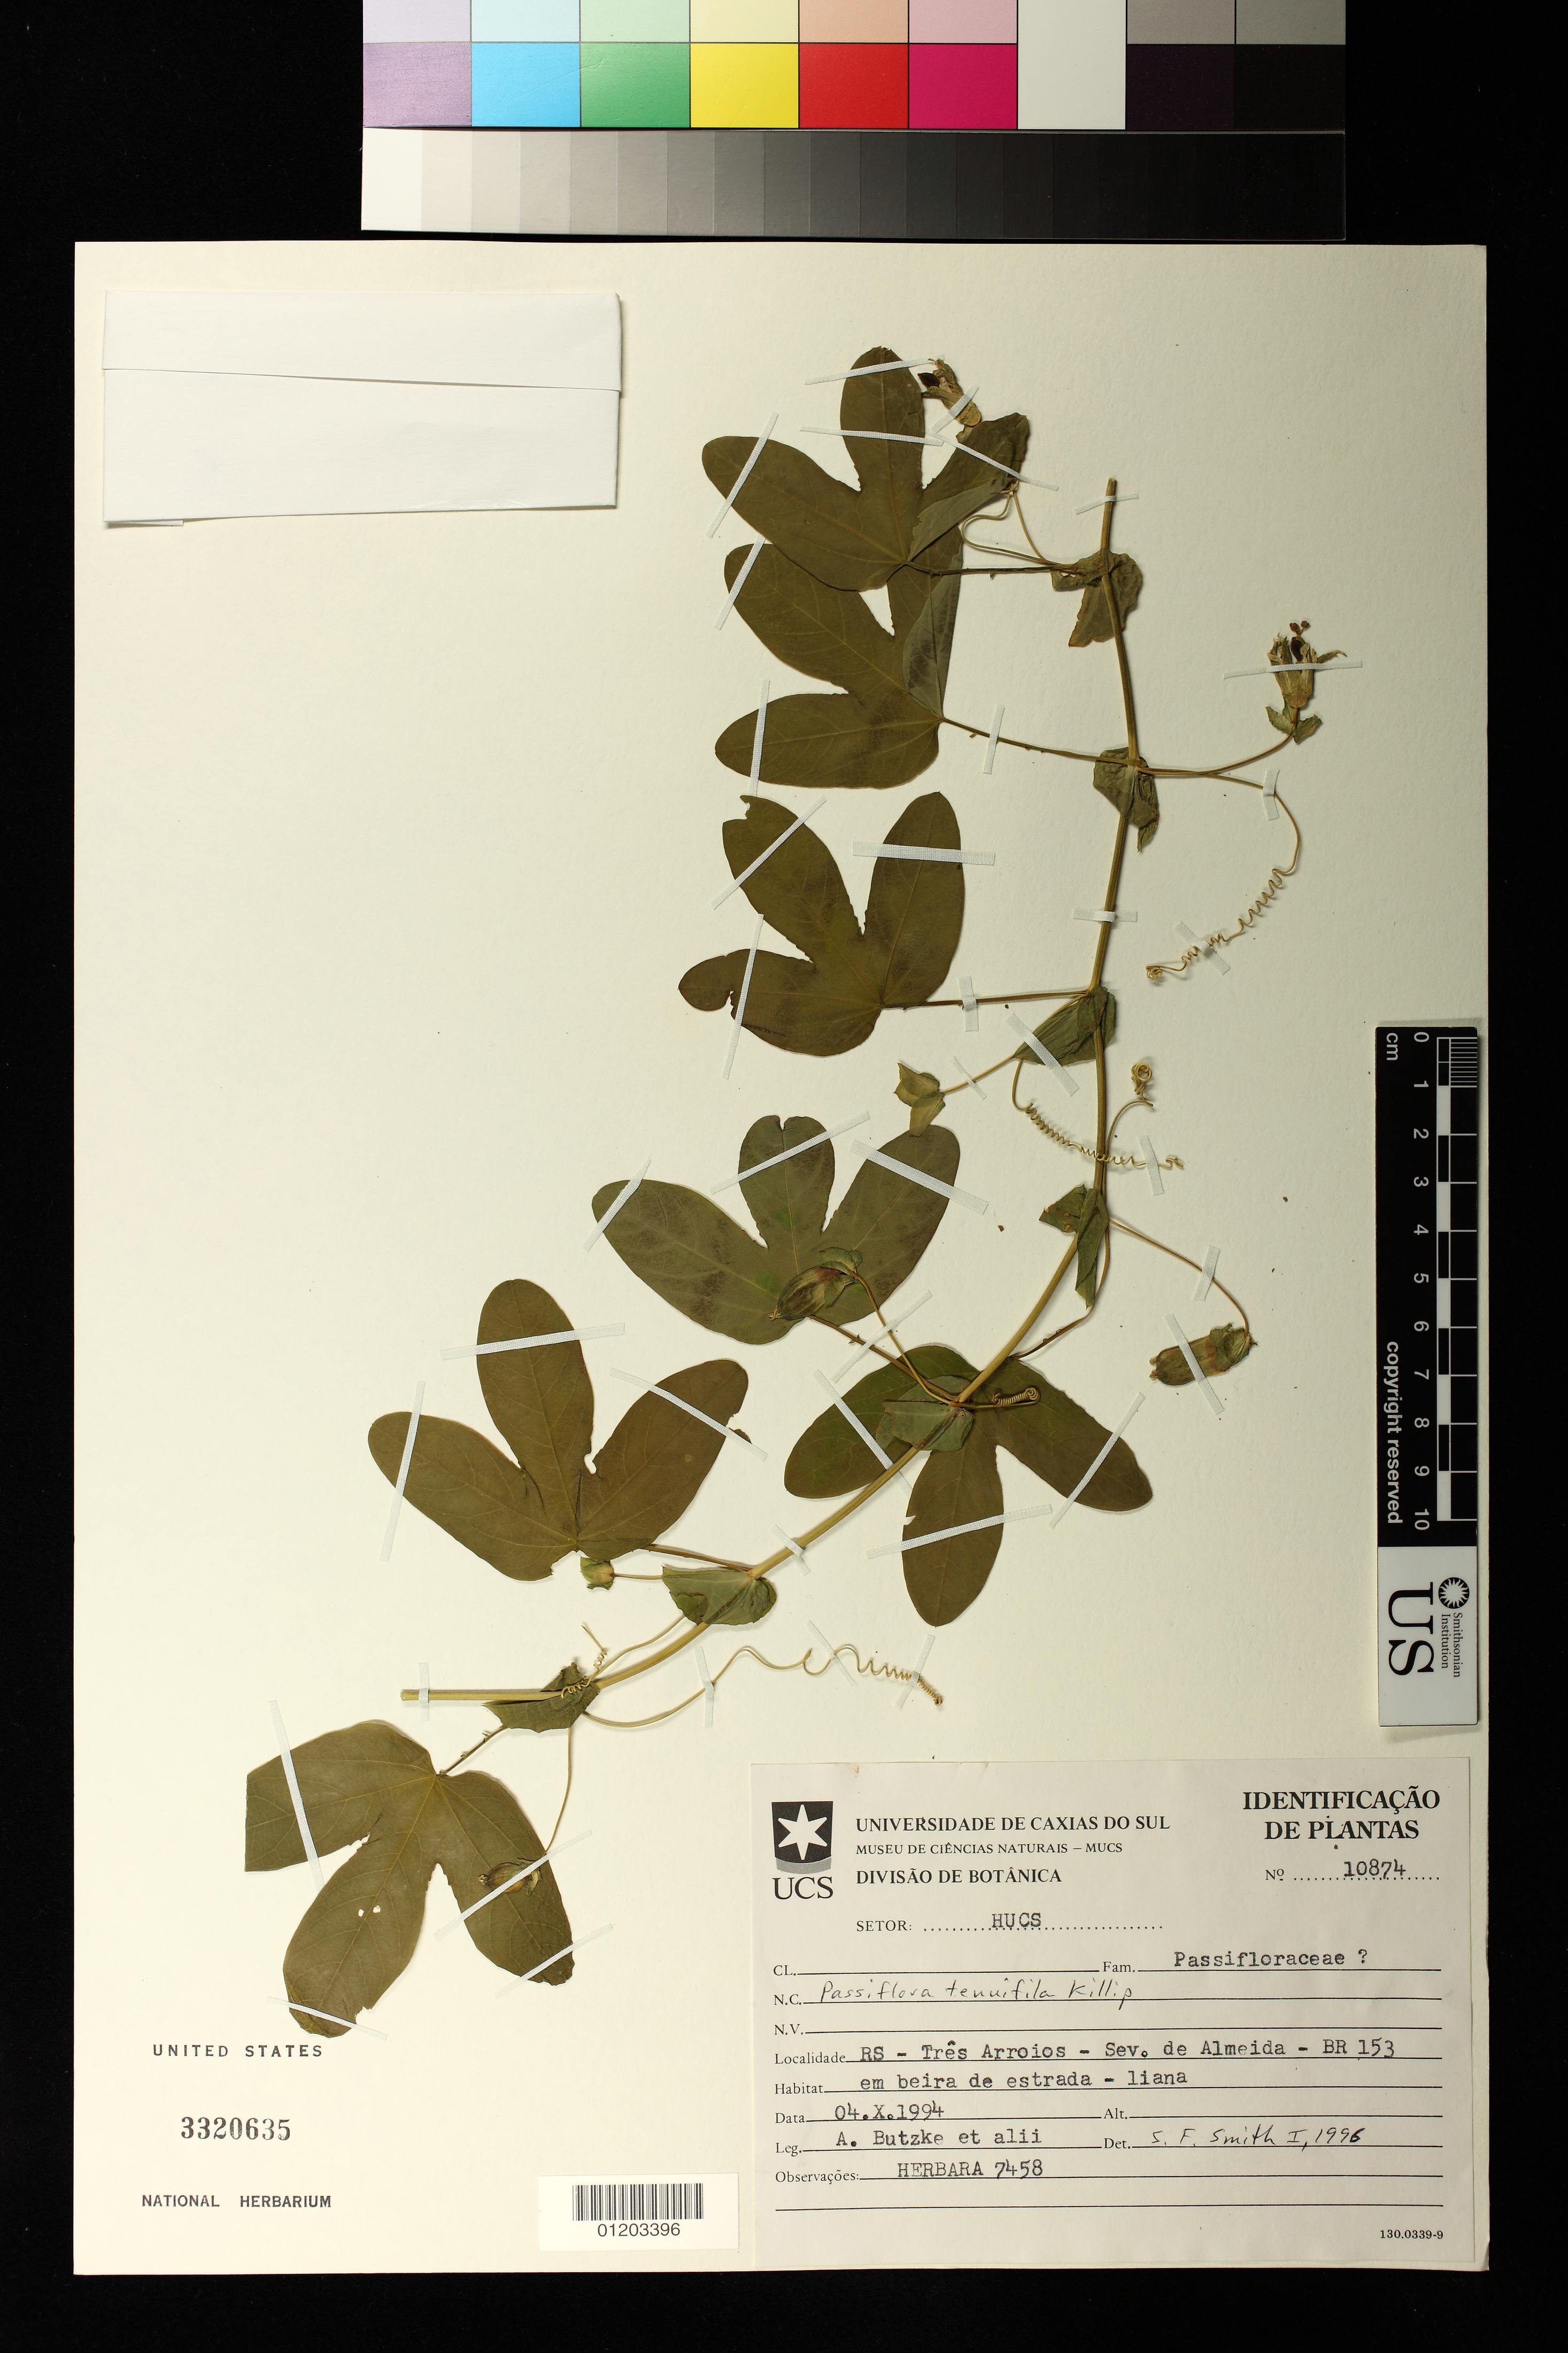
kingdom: Plantae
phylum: Tracheophyta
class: Magnoliopsida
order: Malpighiales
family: Passifloraceae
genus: Passiflora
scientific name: Passiflora tenuifila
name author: Killip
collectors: A. Butzke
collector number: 10874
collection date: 1994-04-10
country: Brazil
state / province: Rio Grande do Sul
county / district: Tres Arroios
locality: Tres Arroios- Sev. De Almeida- BR 153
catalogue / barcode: US 3320635